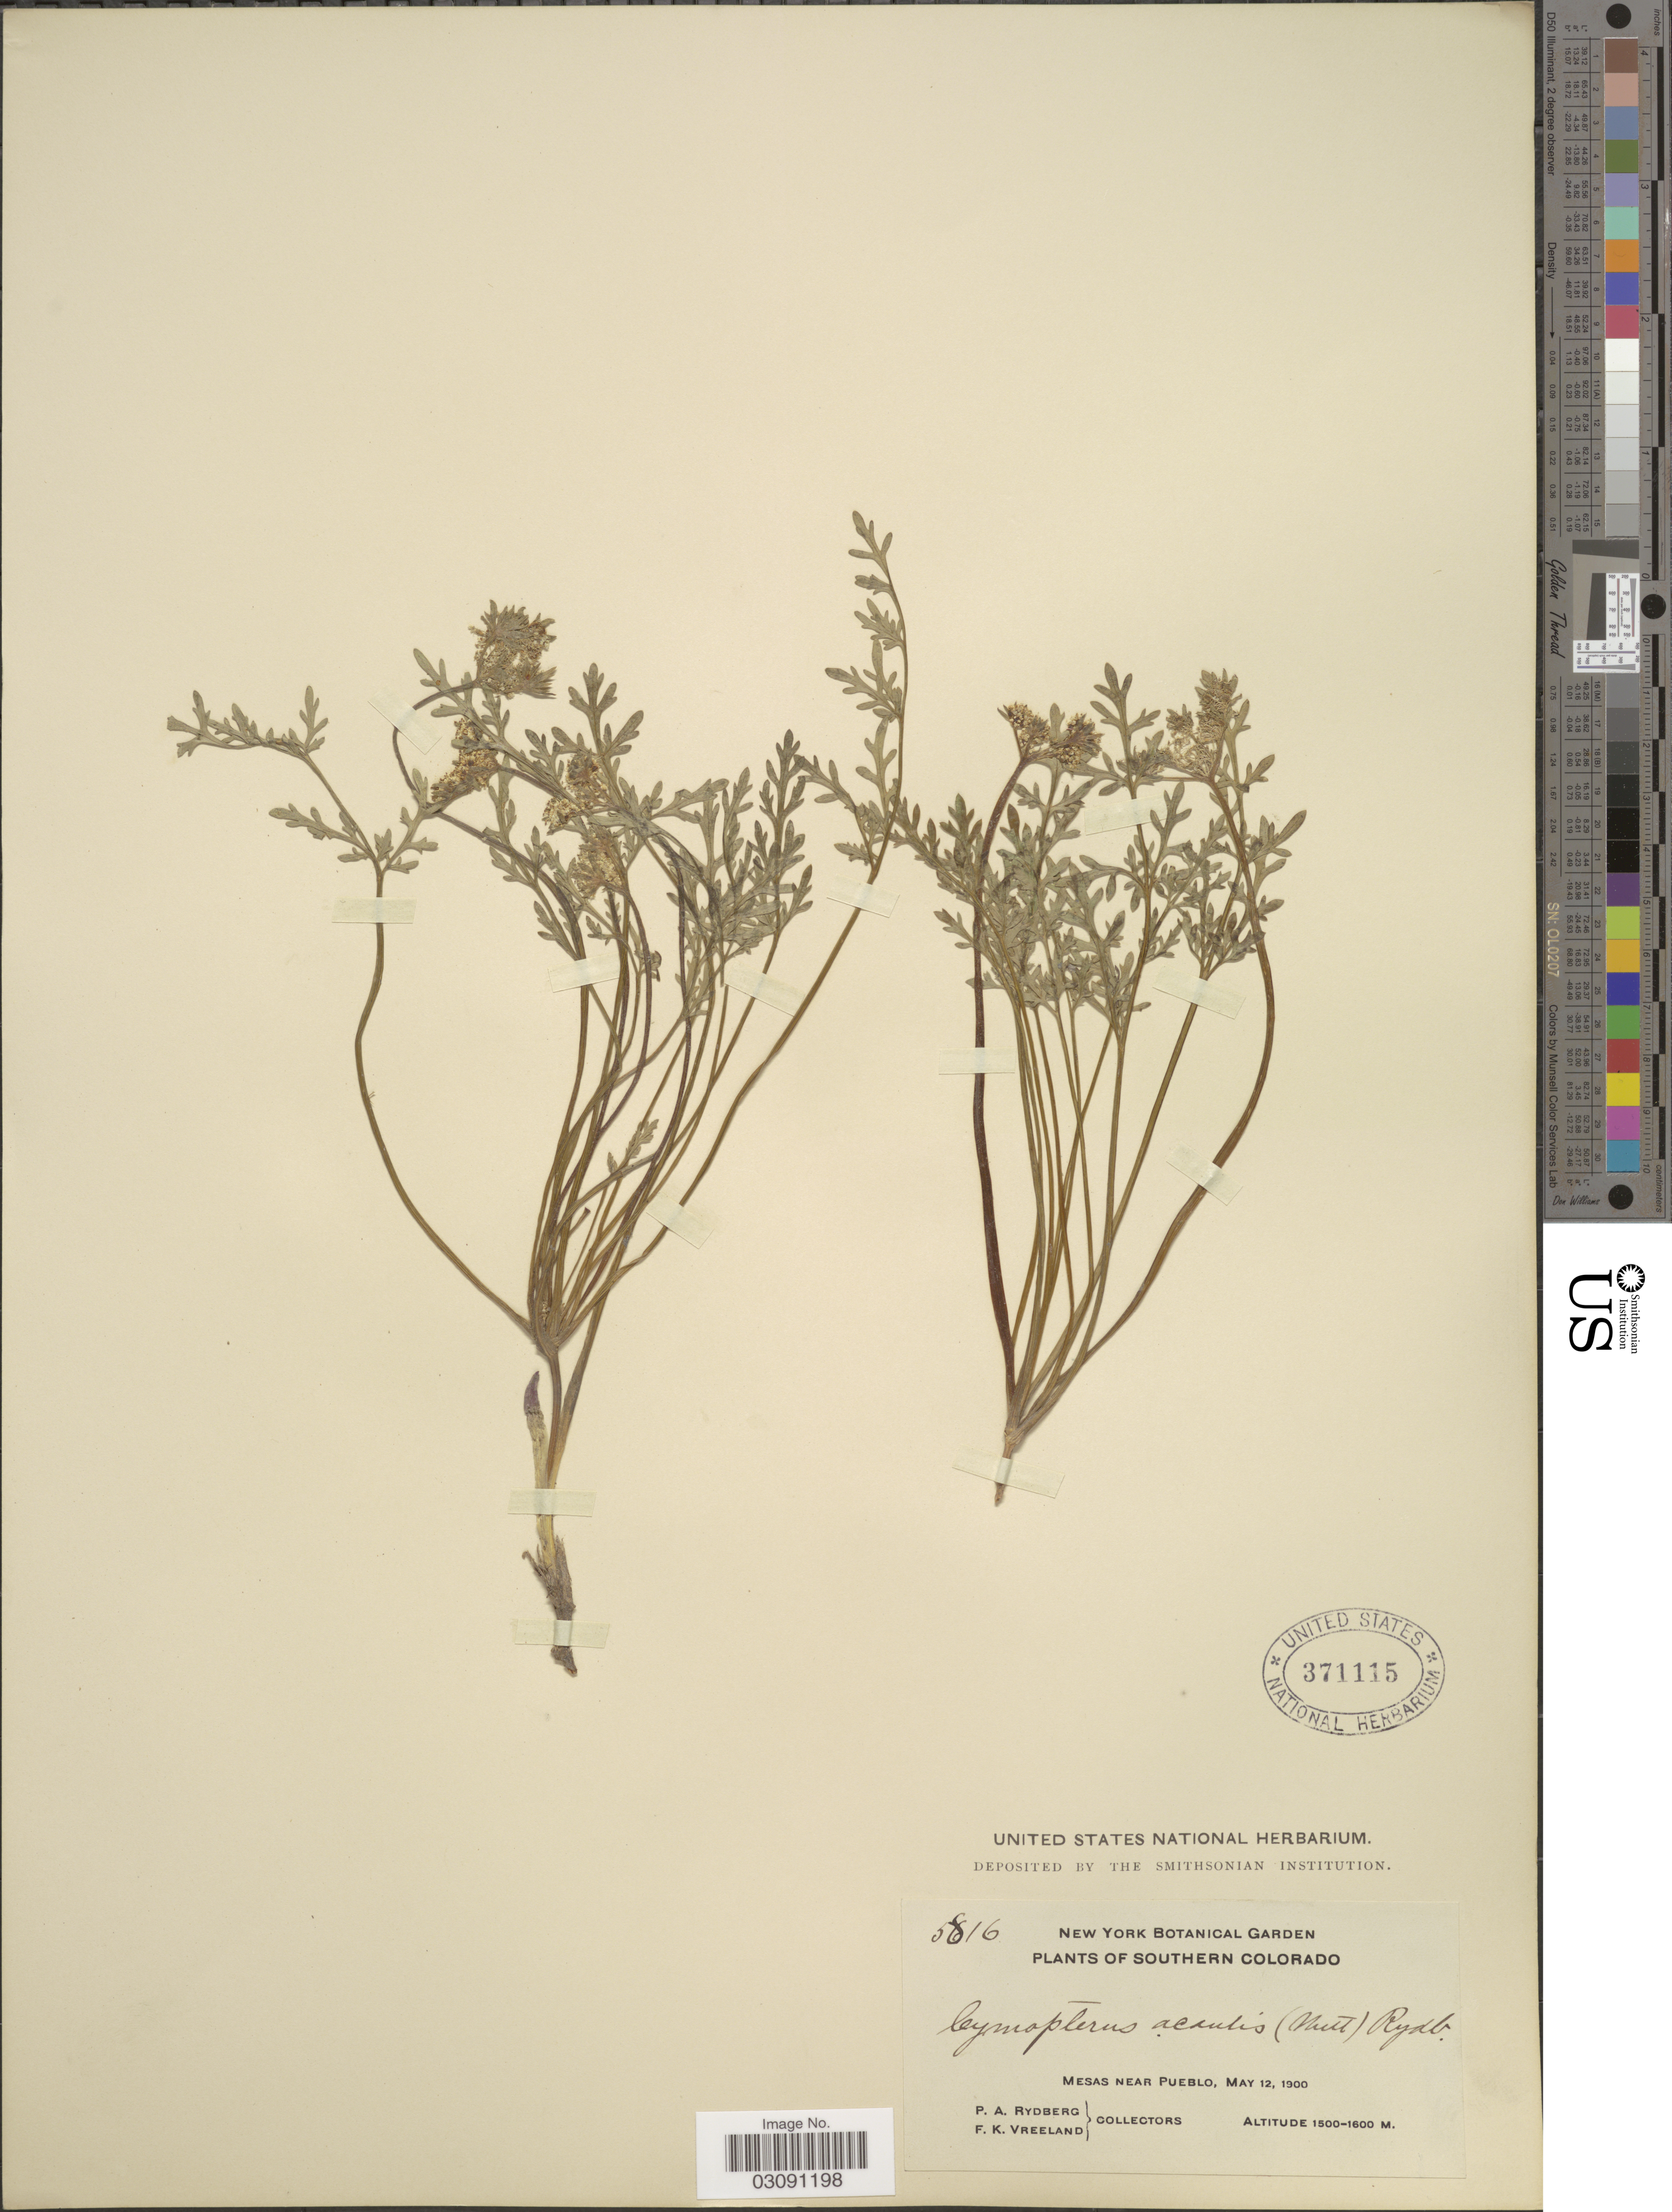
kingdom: Plantae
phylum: Tracheophyta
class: Magnoliopsida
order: Apiales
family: Apiaceae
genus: Cymopterus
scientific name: Cymopterus acaulis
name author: (Pursh) Raf.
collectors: P. A. Rydberg & F. Vreeland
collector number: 5816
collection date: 1900-05-12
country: United States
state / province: Colorado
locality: Southern Colorado, Mesas near Pueblo.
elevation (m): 1500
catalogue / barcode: US 371115